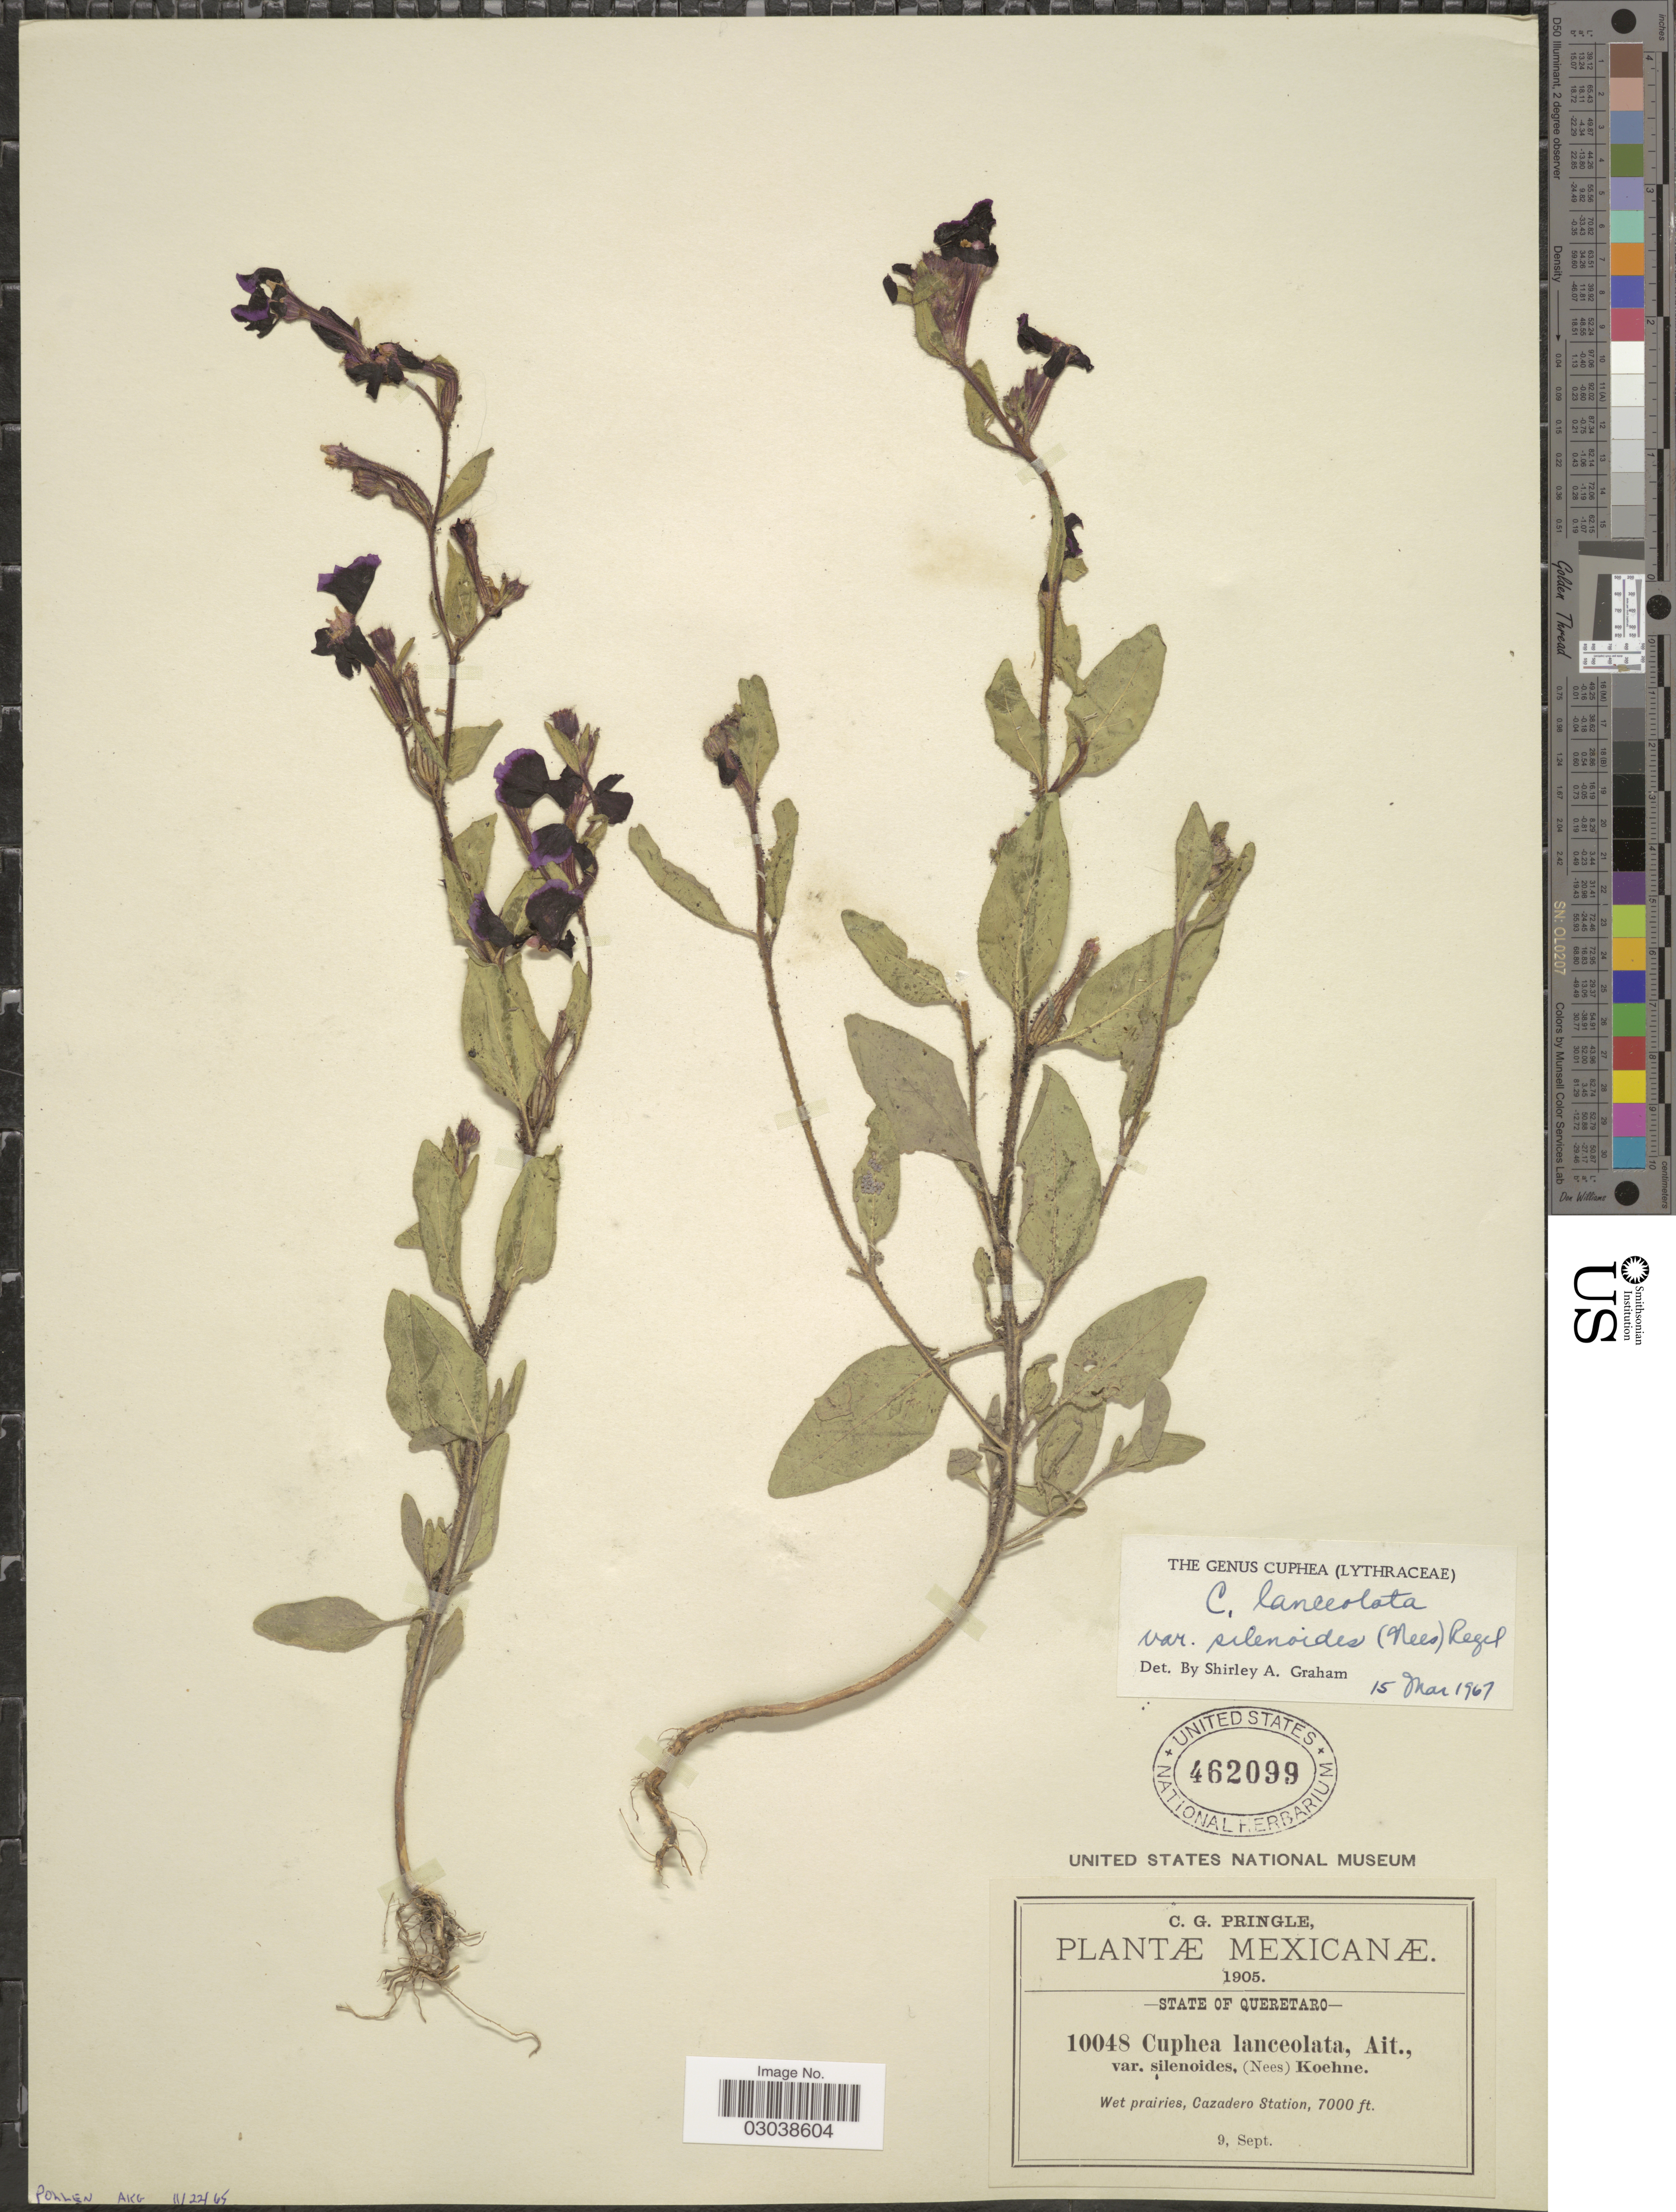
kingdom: Plantae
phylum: Tracheophyta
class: Magnoliopsida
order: Myrtales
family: Lythraceae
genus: Cuphea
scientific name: Cuphea lanceolata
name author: W.T. Aiton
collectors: C. G. Pringle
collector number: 10048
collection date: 1905-09-09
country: Mexico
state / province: Querétaro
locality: Wet prairies, Cazadero Station.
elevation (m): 2134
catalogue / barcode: US 462099